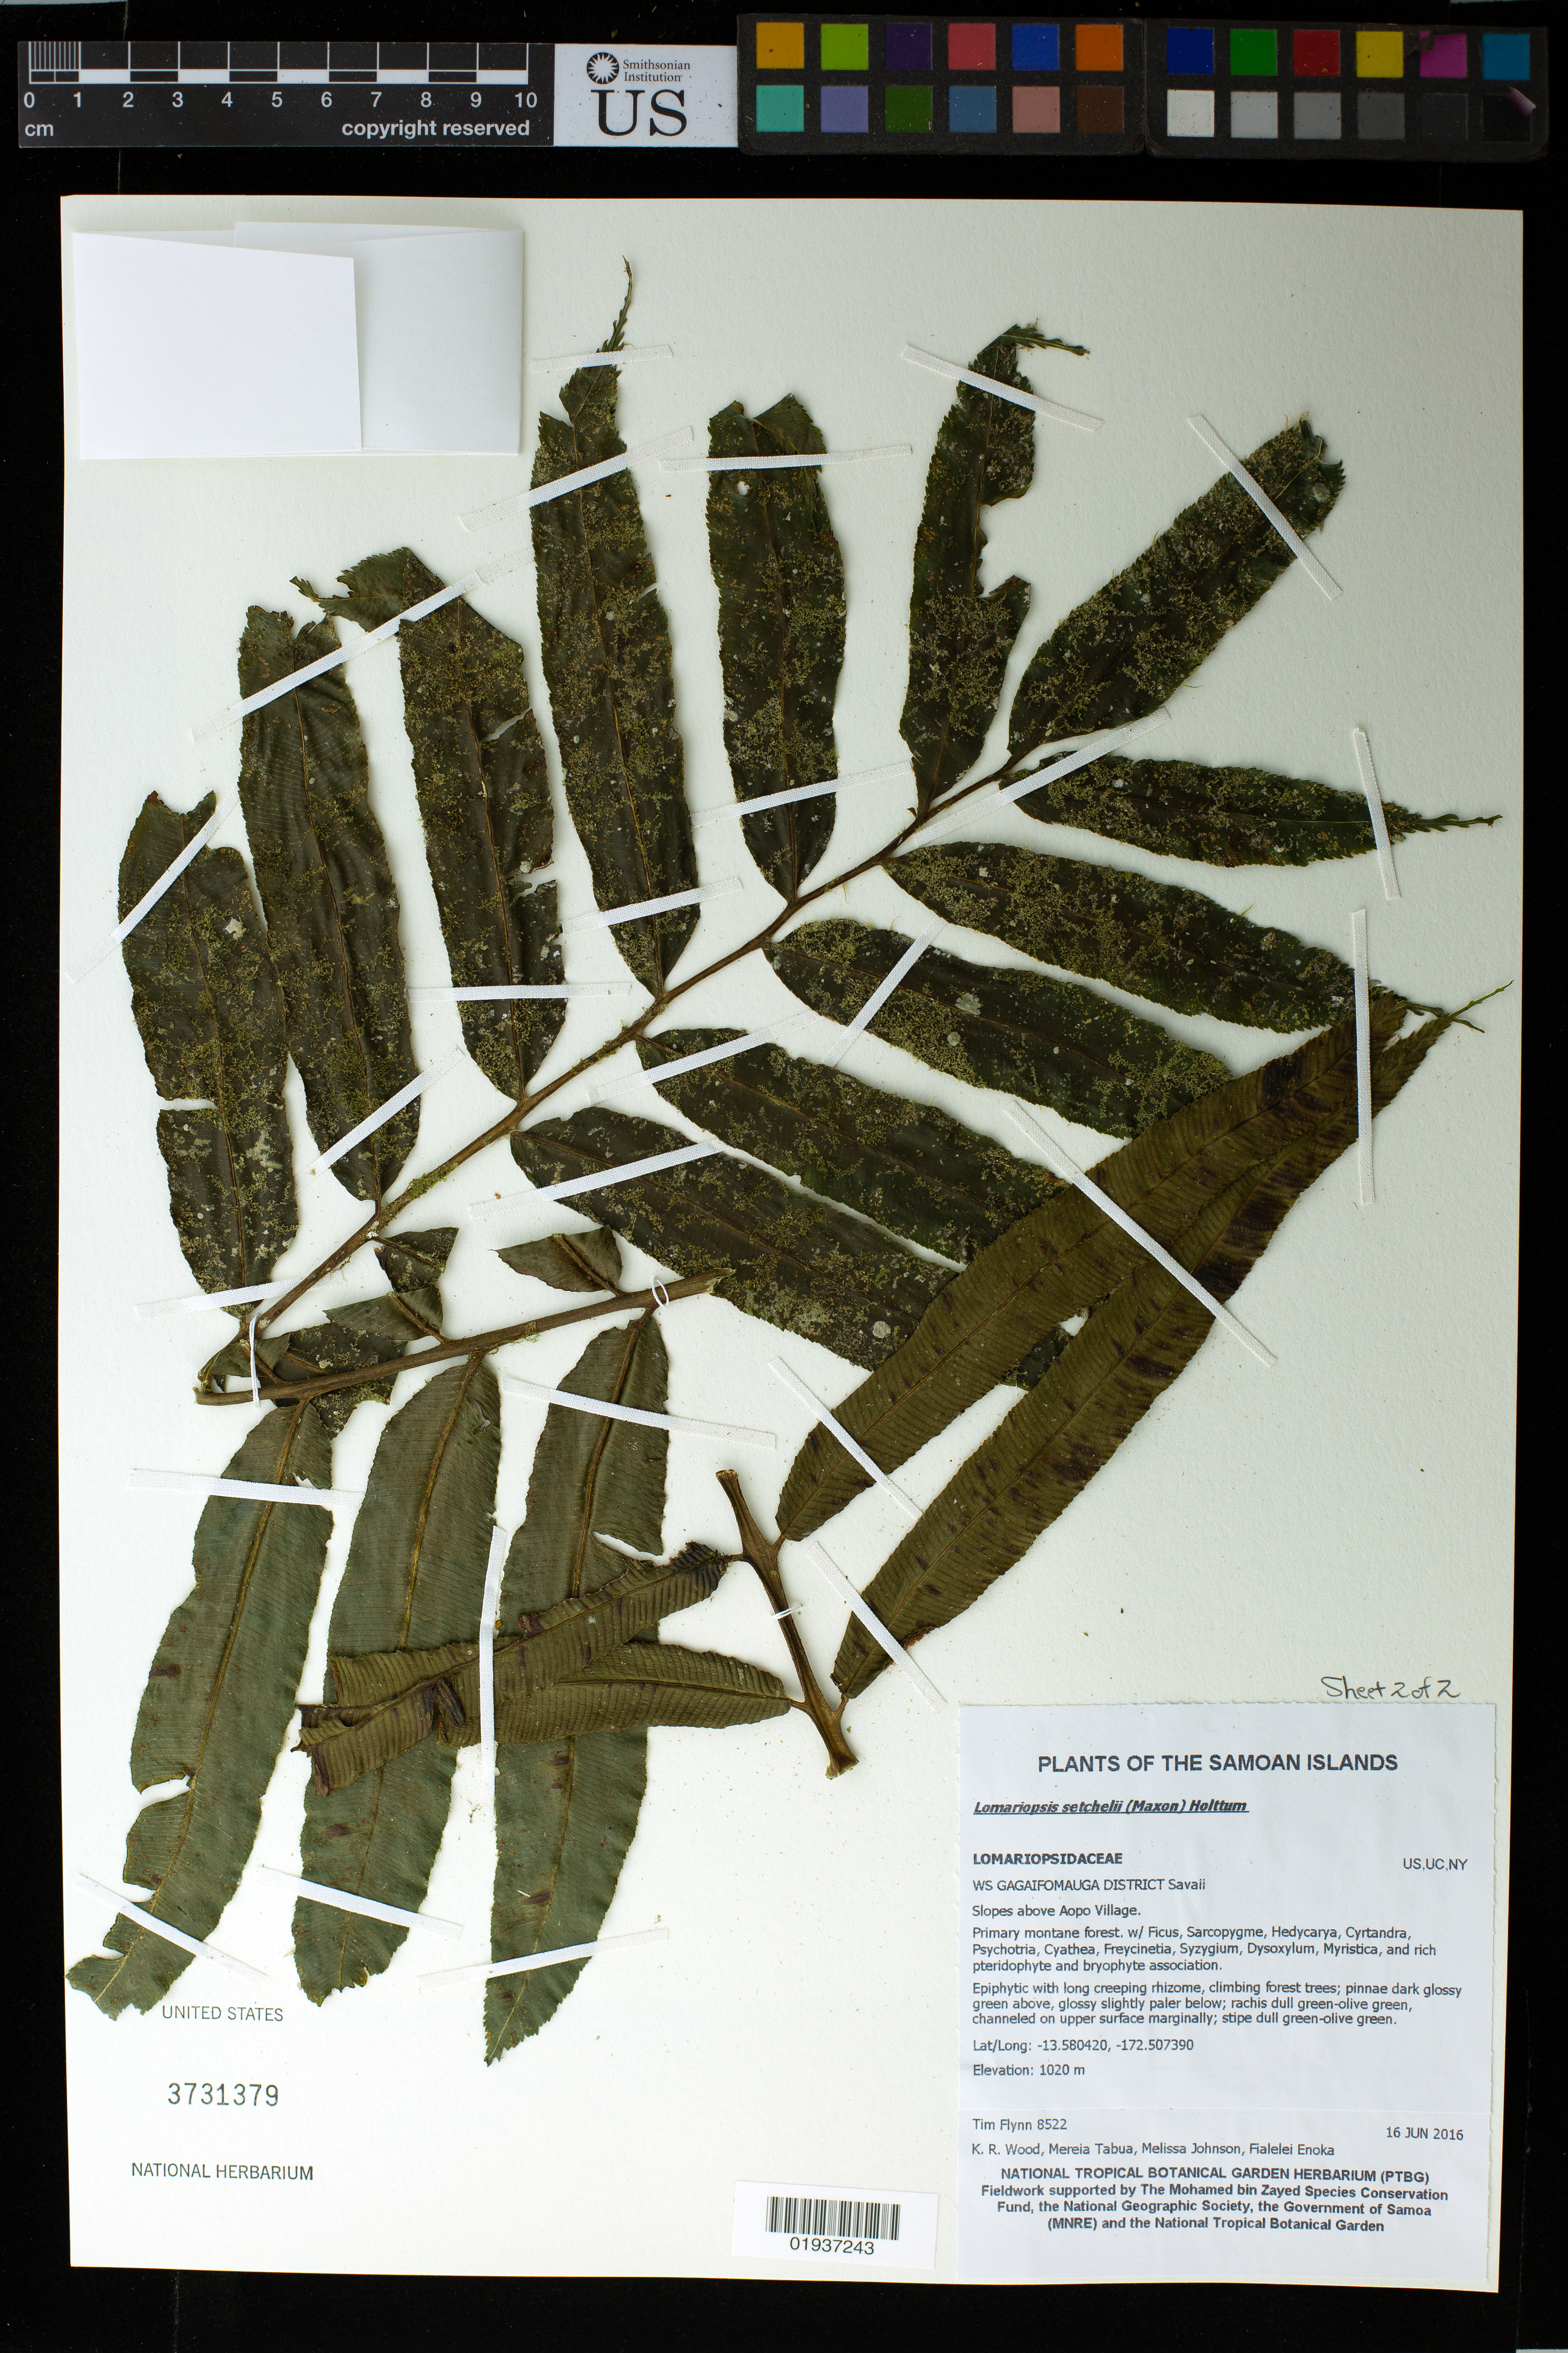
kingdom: Plantae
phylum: Tracheophyta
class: Polypodiopsida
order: Polypodiales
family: Lomariopsidaceae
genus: Lomariopsis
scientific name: Lomariopsis setchellii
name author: (Maxon)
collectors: K. R. Wood, T. W. Flynn, M. Tabua, M. Johnson & F. Enoka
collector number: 8522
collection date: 2016-06-16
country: Samoa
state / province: Gagaifomauga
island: Savai'i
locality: Savaii, Slopes above Aopo Village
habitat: Primary montane forest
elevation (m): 1020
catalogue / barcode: US 3731379